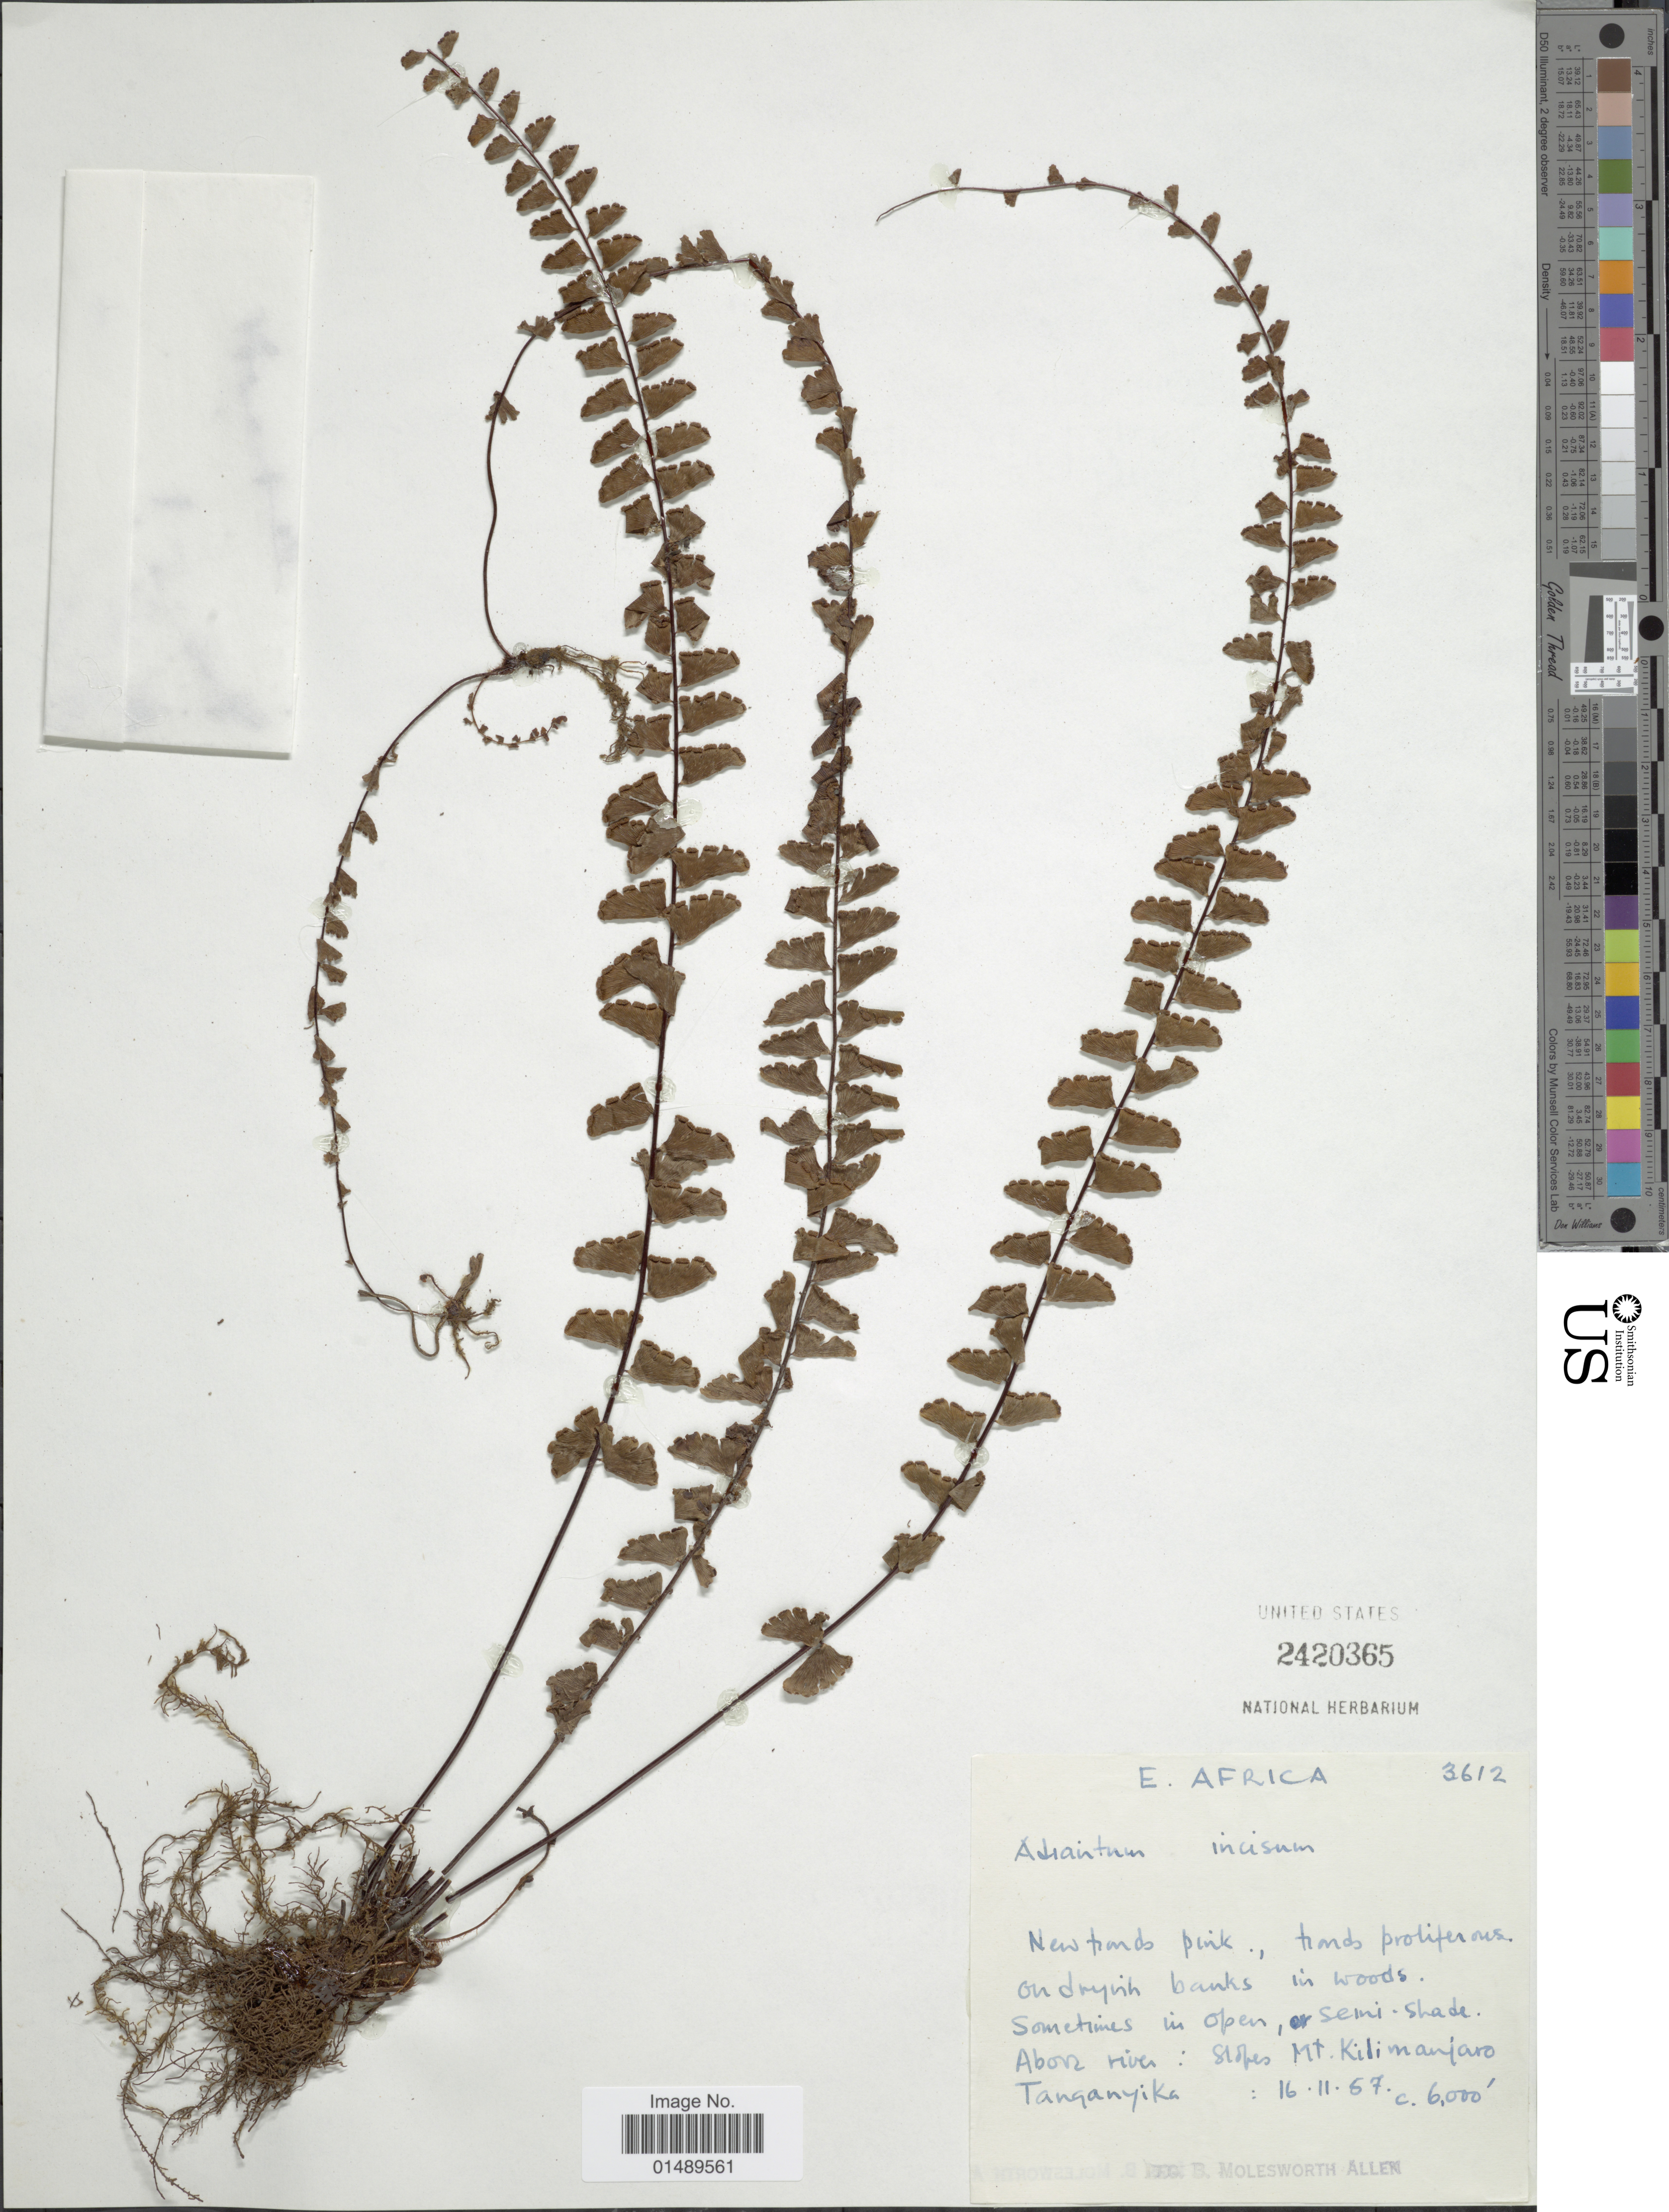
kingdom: Plantae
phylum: Tracheophyta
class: Polypodiopsida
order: Polypodiales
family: Pteridaceae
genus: Adiantum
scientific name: Adiantum incisum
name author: Forssk.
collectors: B. E. G. Molesworth-Allen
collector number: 3612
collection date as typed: Transcribed d/m/y: 16/11/57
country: Tanzania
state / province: Kilimanjaro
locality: Above river, slopes Mt. Kilimanjaro. Tanganyika, East Africa.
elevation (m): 1829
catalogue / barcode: US 2420365